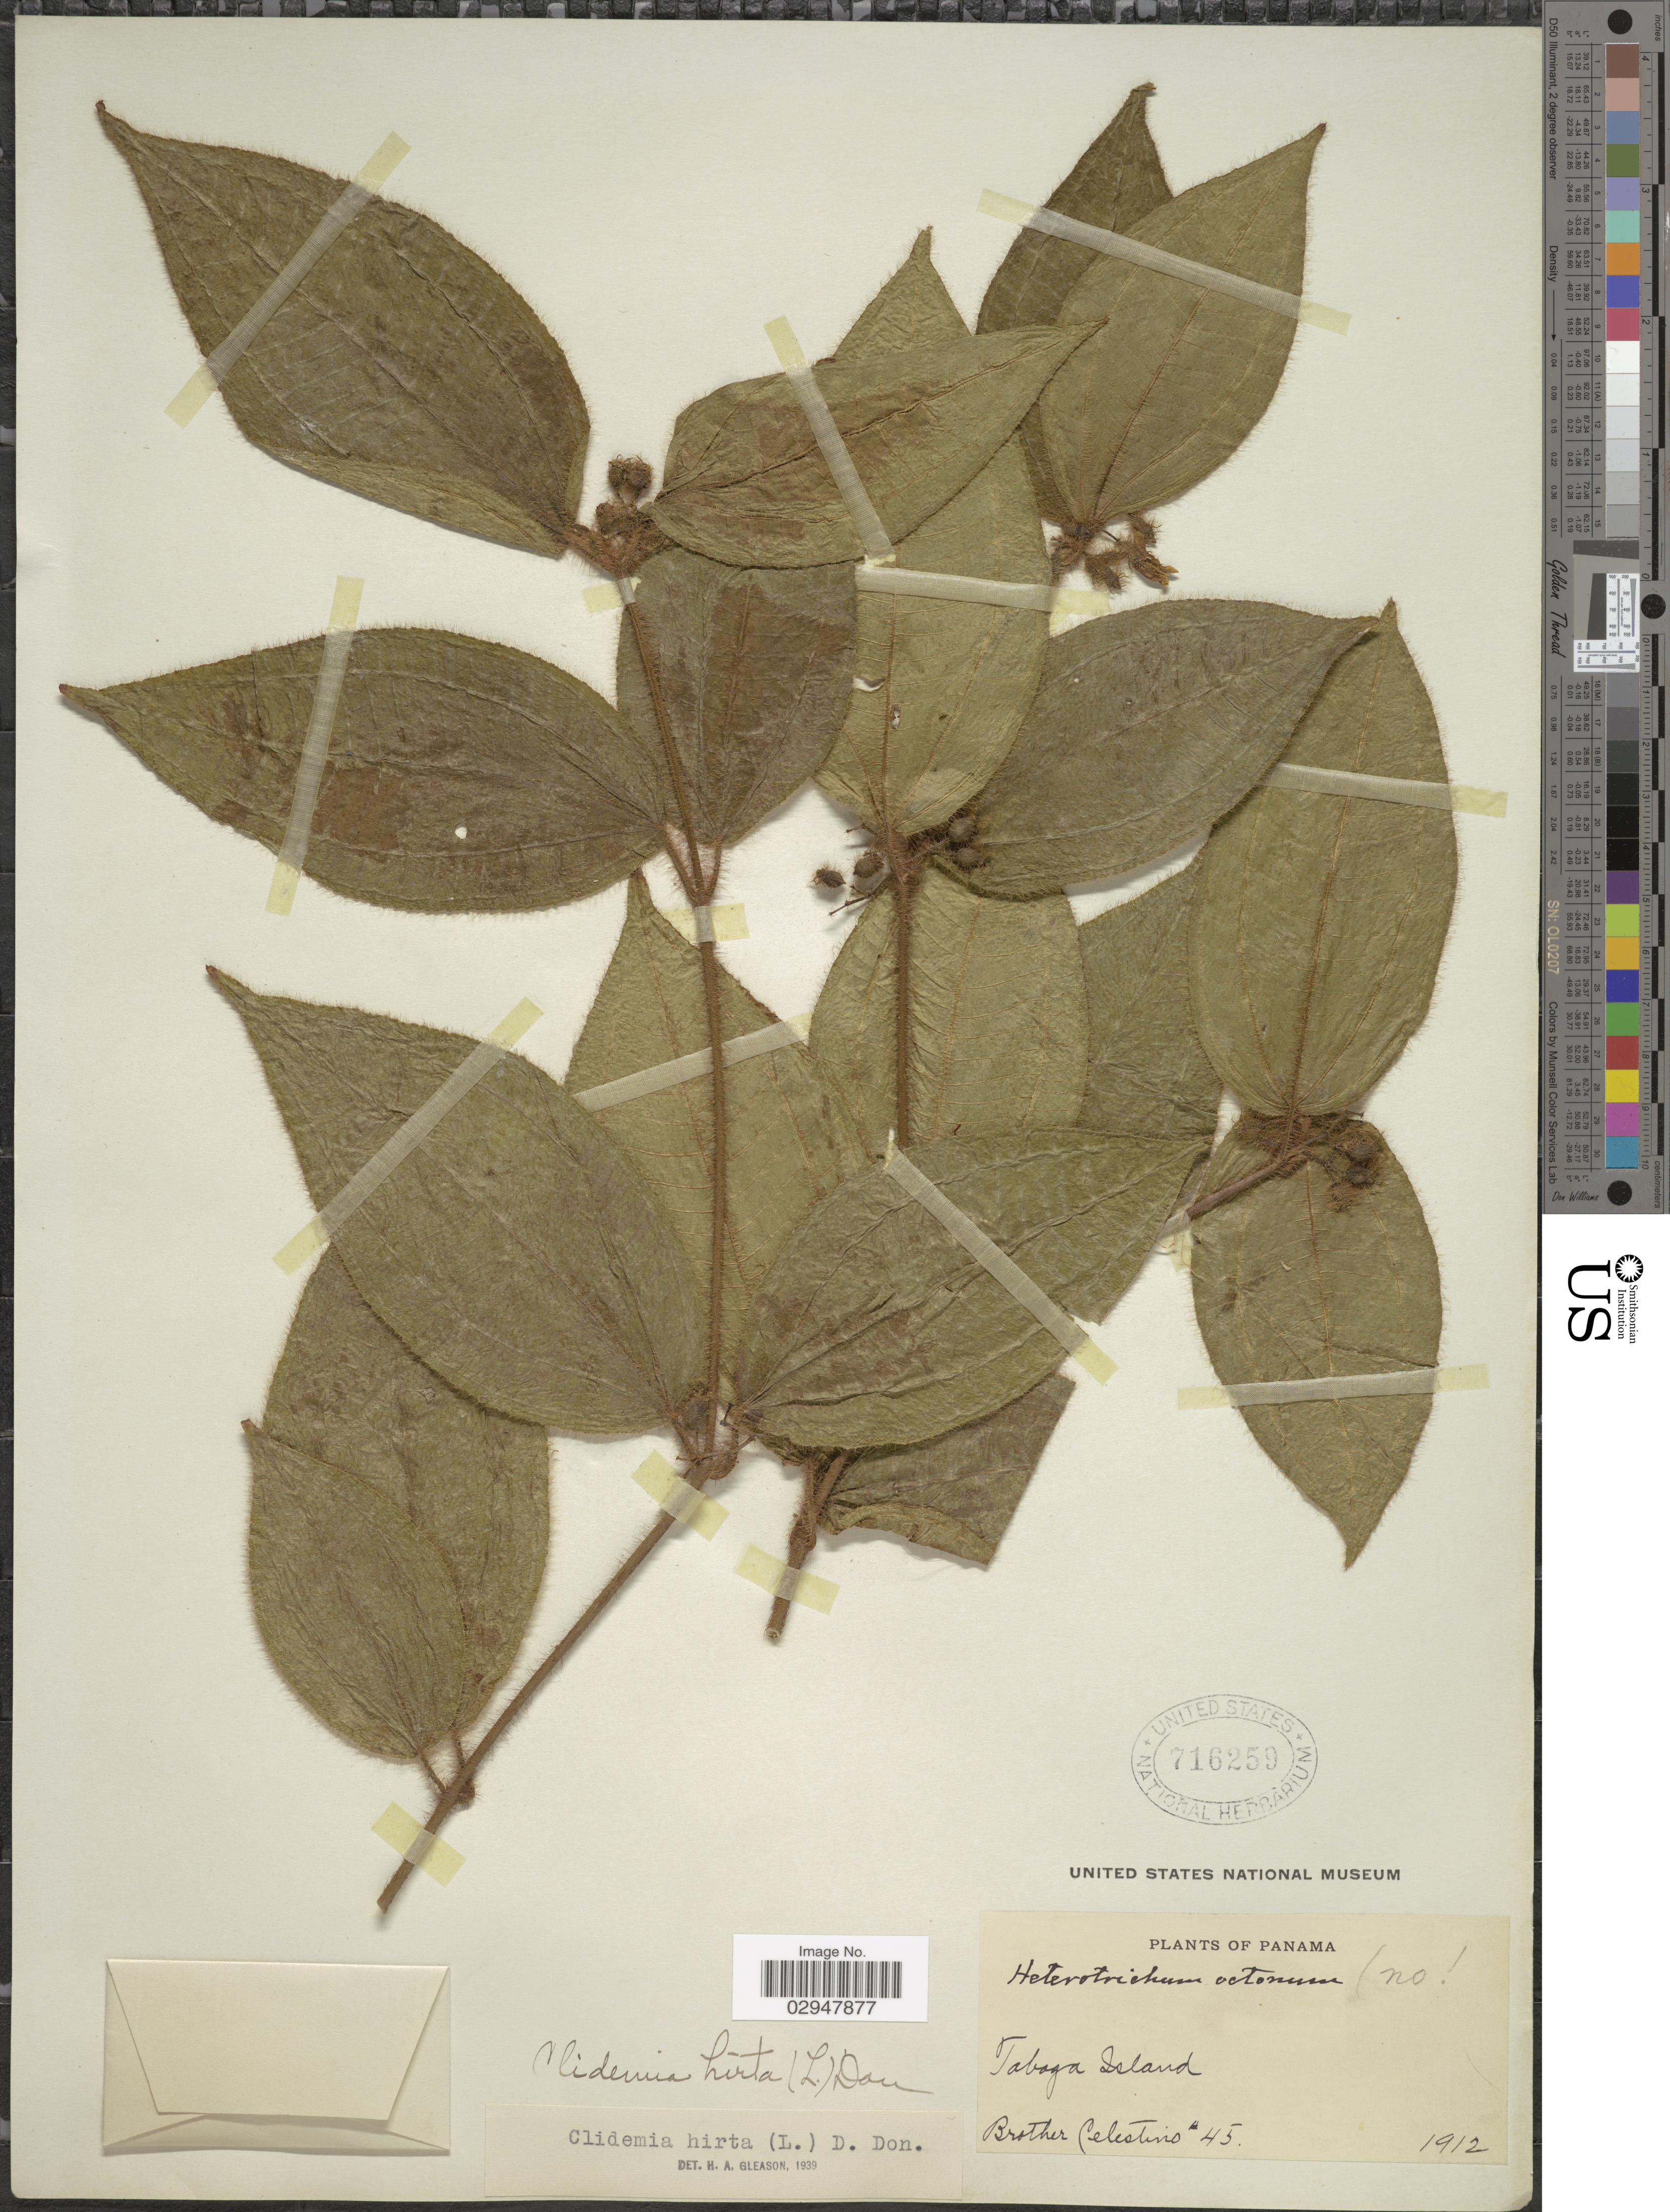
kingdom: Plantae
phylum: Tracheophyta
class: Magnoliopsida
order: Myrtales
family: Melastomataceae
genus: Miconia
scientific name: Miconia hirta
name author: Cogn.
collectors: B. Celestino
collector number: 45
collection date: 1912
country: Panama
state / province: Panamá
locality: Taboga Island.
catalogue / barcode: US 716259